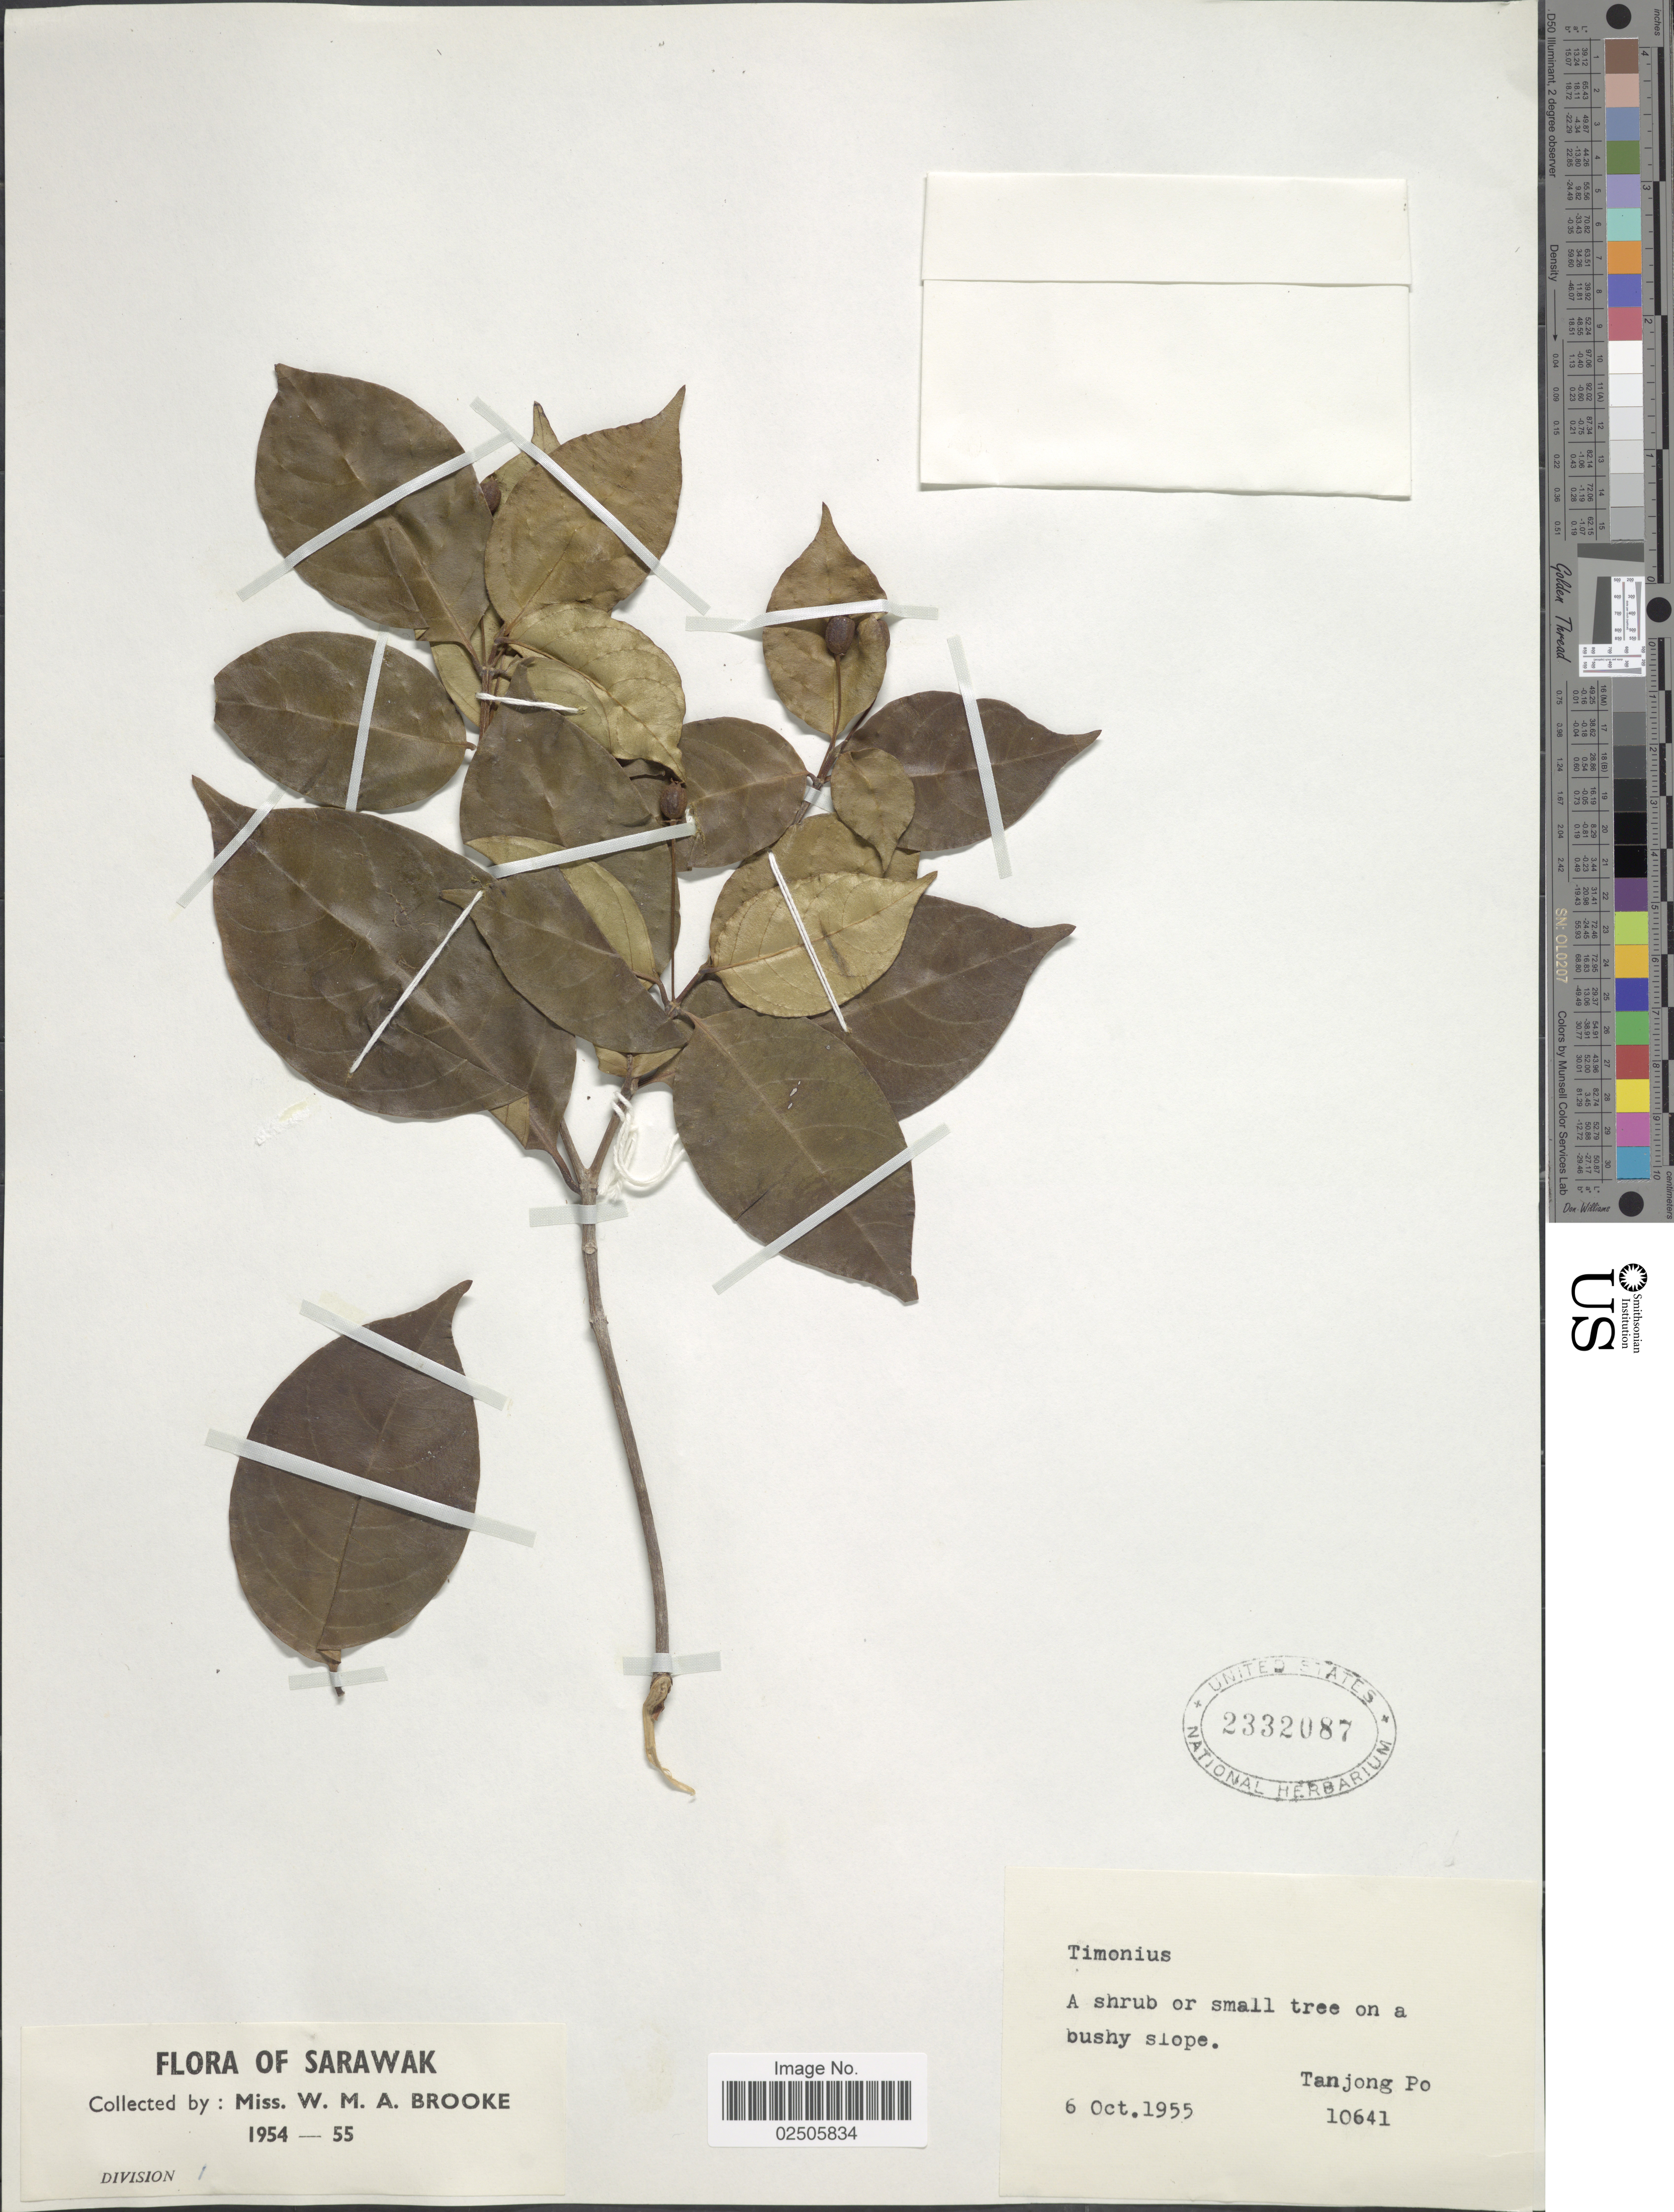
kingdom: Plantae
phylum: Tracheophyta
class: Magnoliopsida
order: Gentianales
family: Rubiaceae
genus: Timonius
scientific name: Timonius sp.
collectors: W. Brooke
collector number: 10641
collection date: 1955-10-06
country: Malaysia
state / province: Sarawak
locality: Tanjong Po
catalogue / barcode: US 2332087